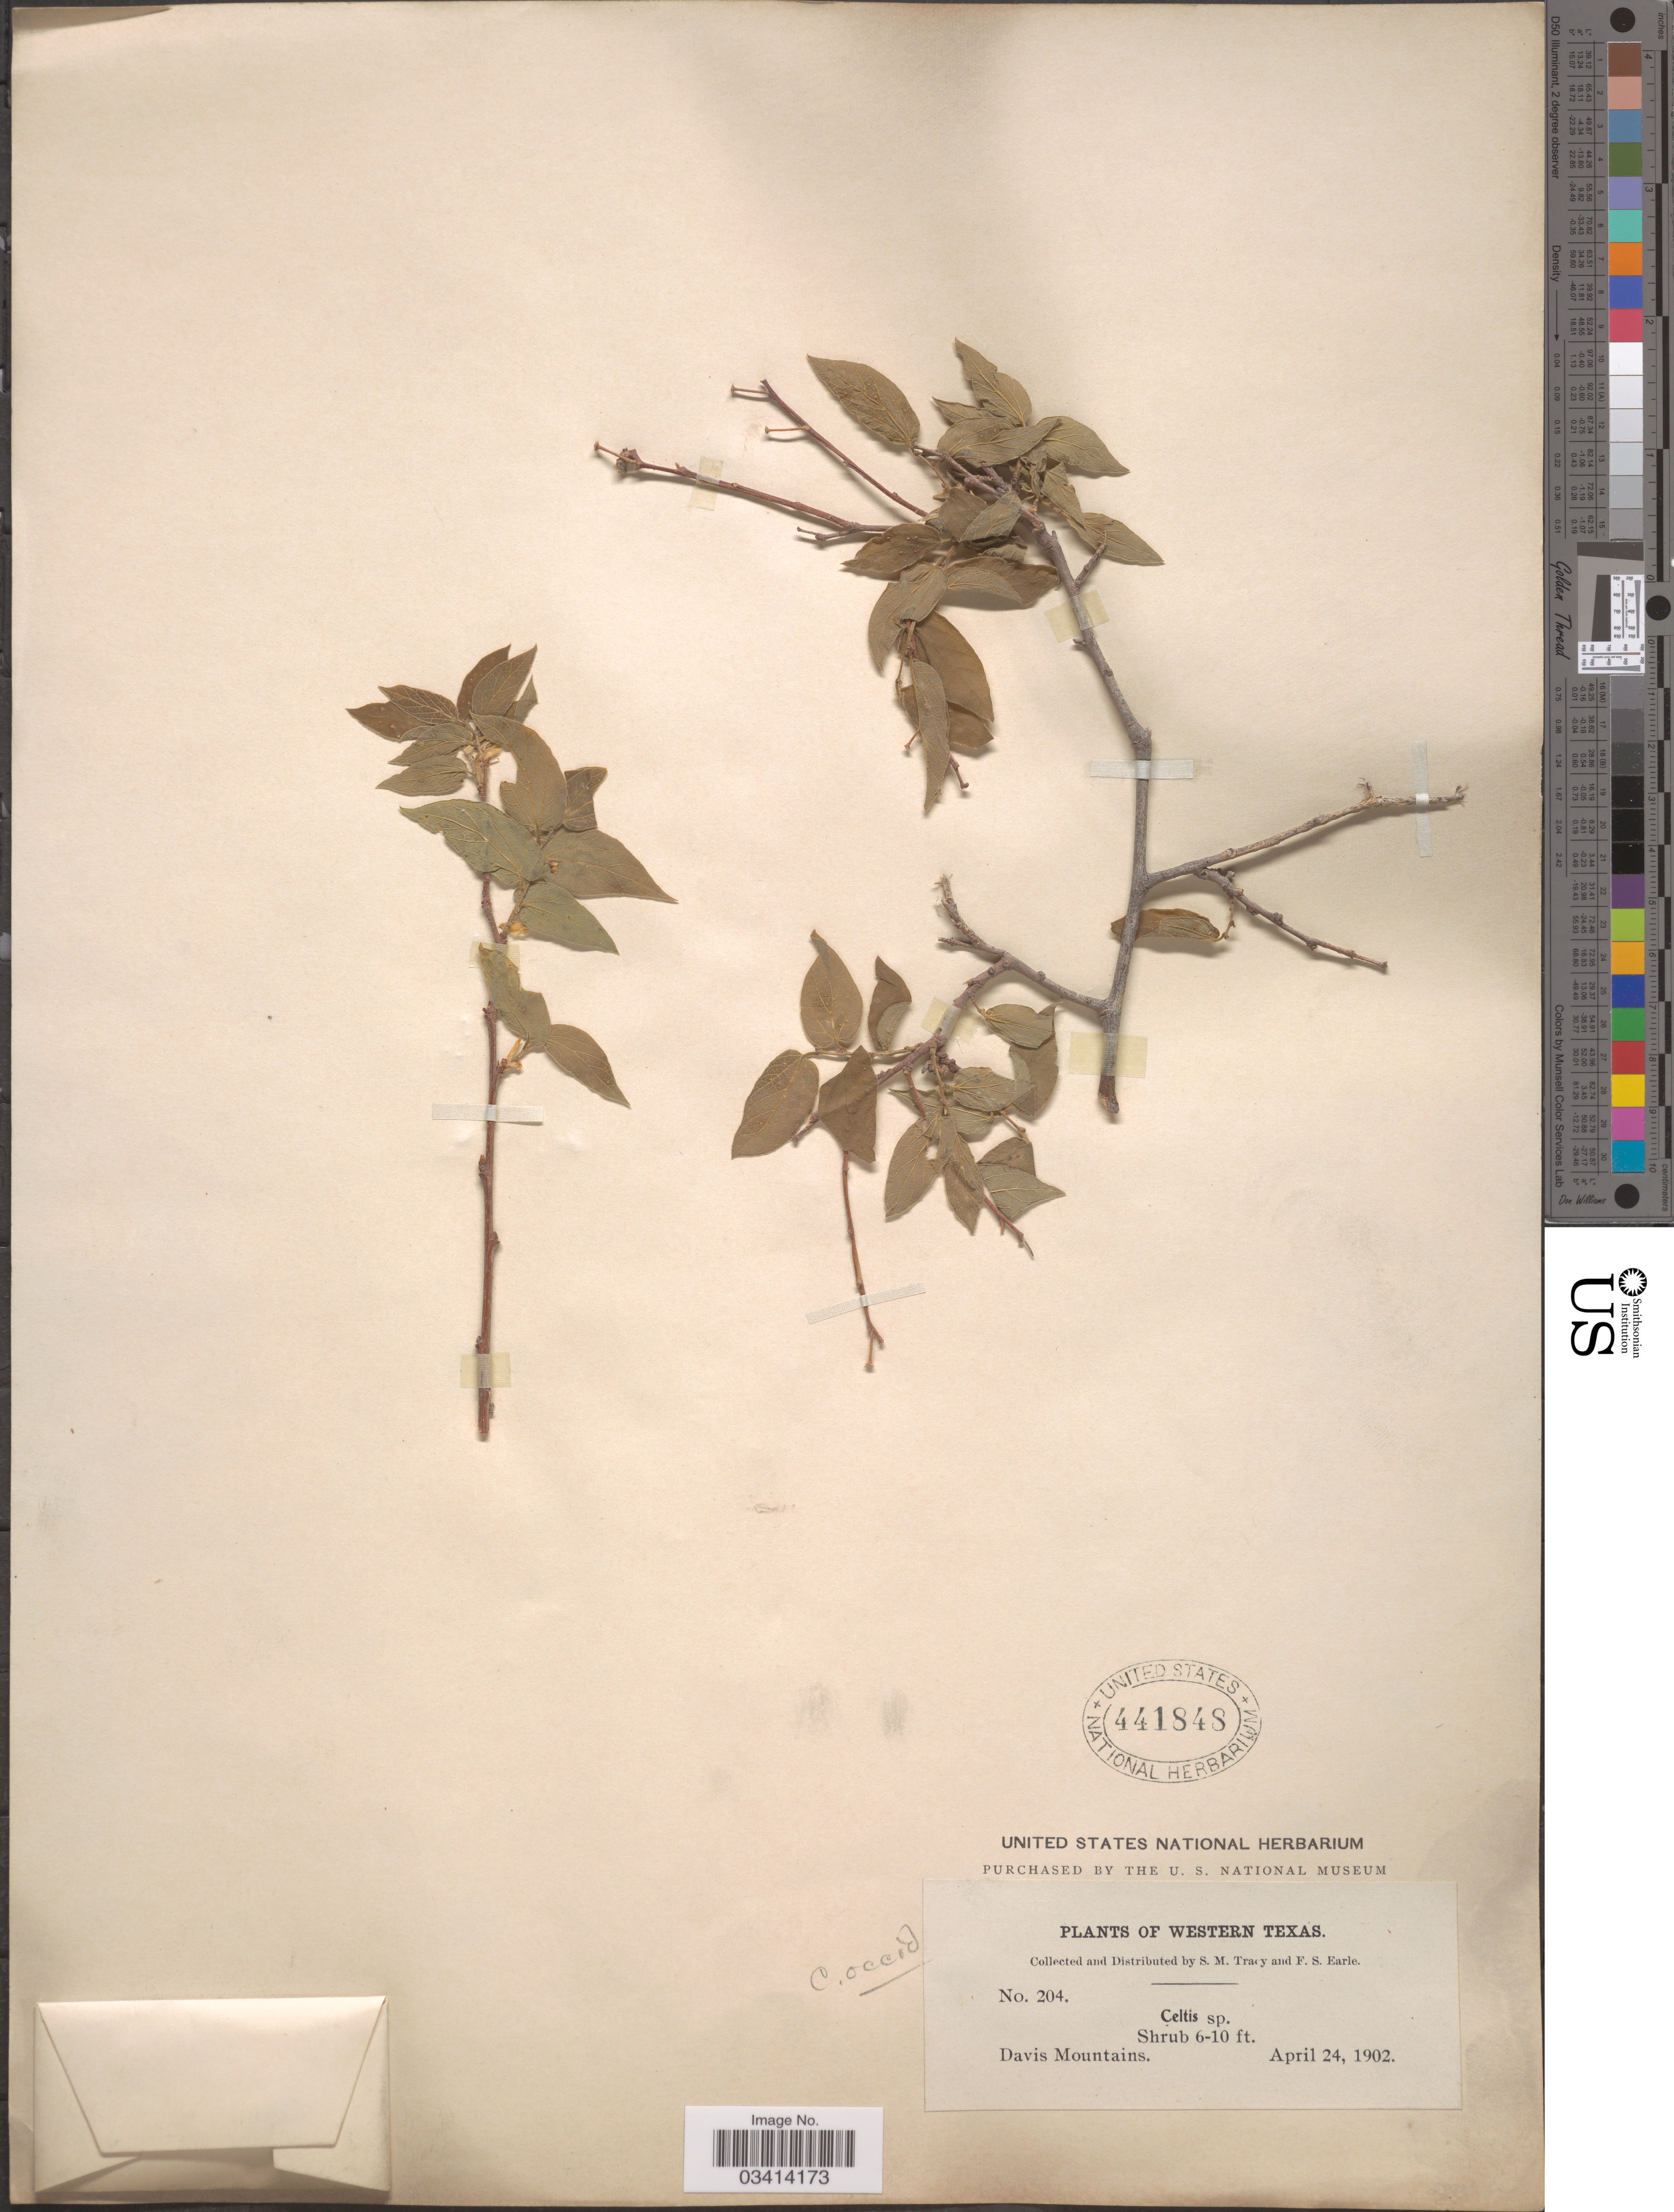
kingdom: Plantae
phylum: Tracheophyta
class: Magnoliopsida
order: Rosales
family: Cannabaceae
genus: Celtis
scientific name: Celtis reticulata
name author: Torr.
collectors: S. M. Tracy & F. S. Earle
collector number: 204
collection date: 1902-04-24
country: United States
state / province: Texas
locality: Western Texas. Davis Mountains.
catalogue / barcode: US 441848